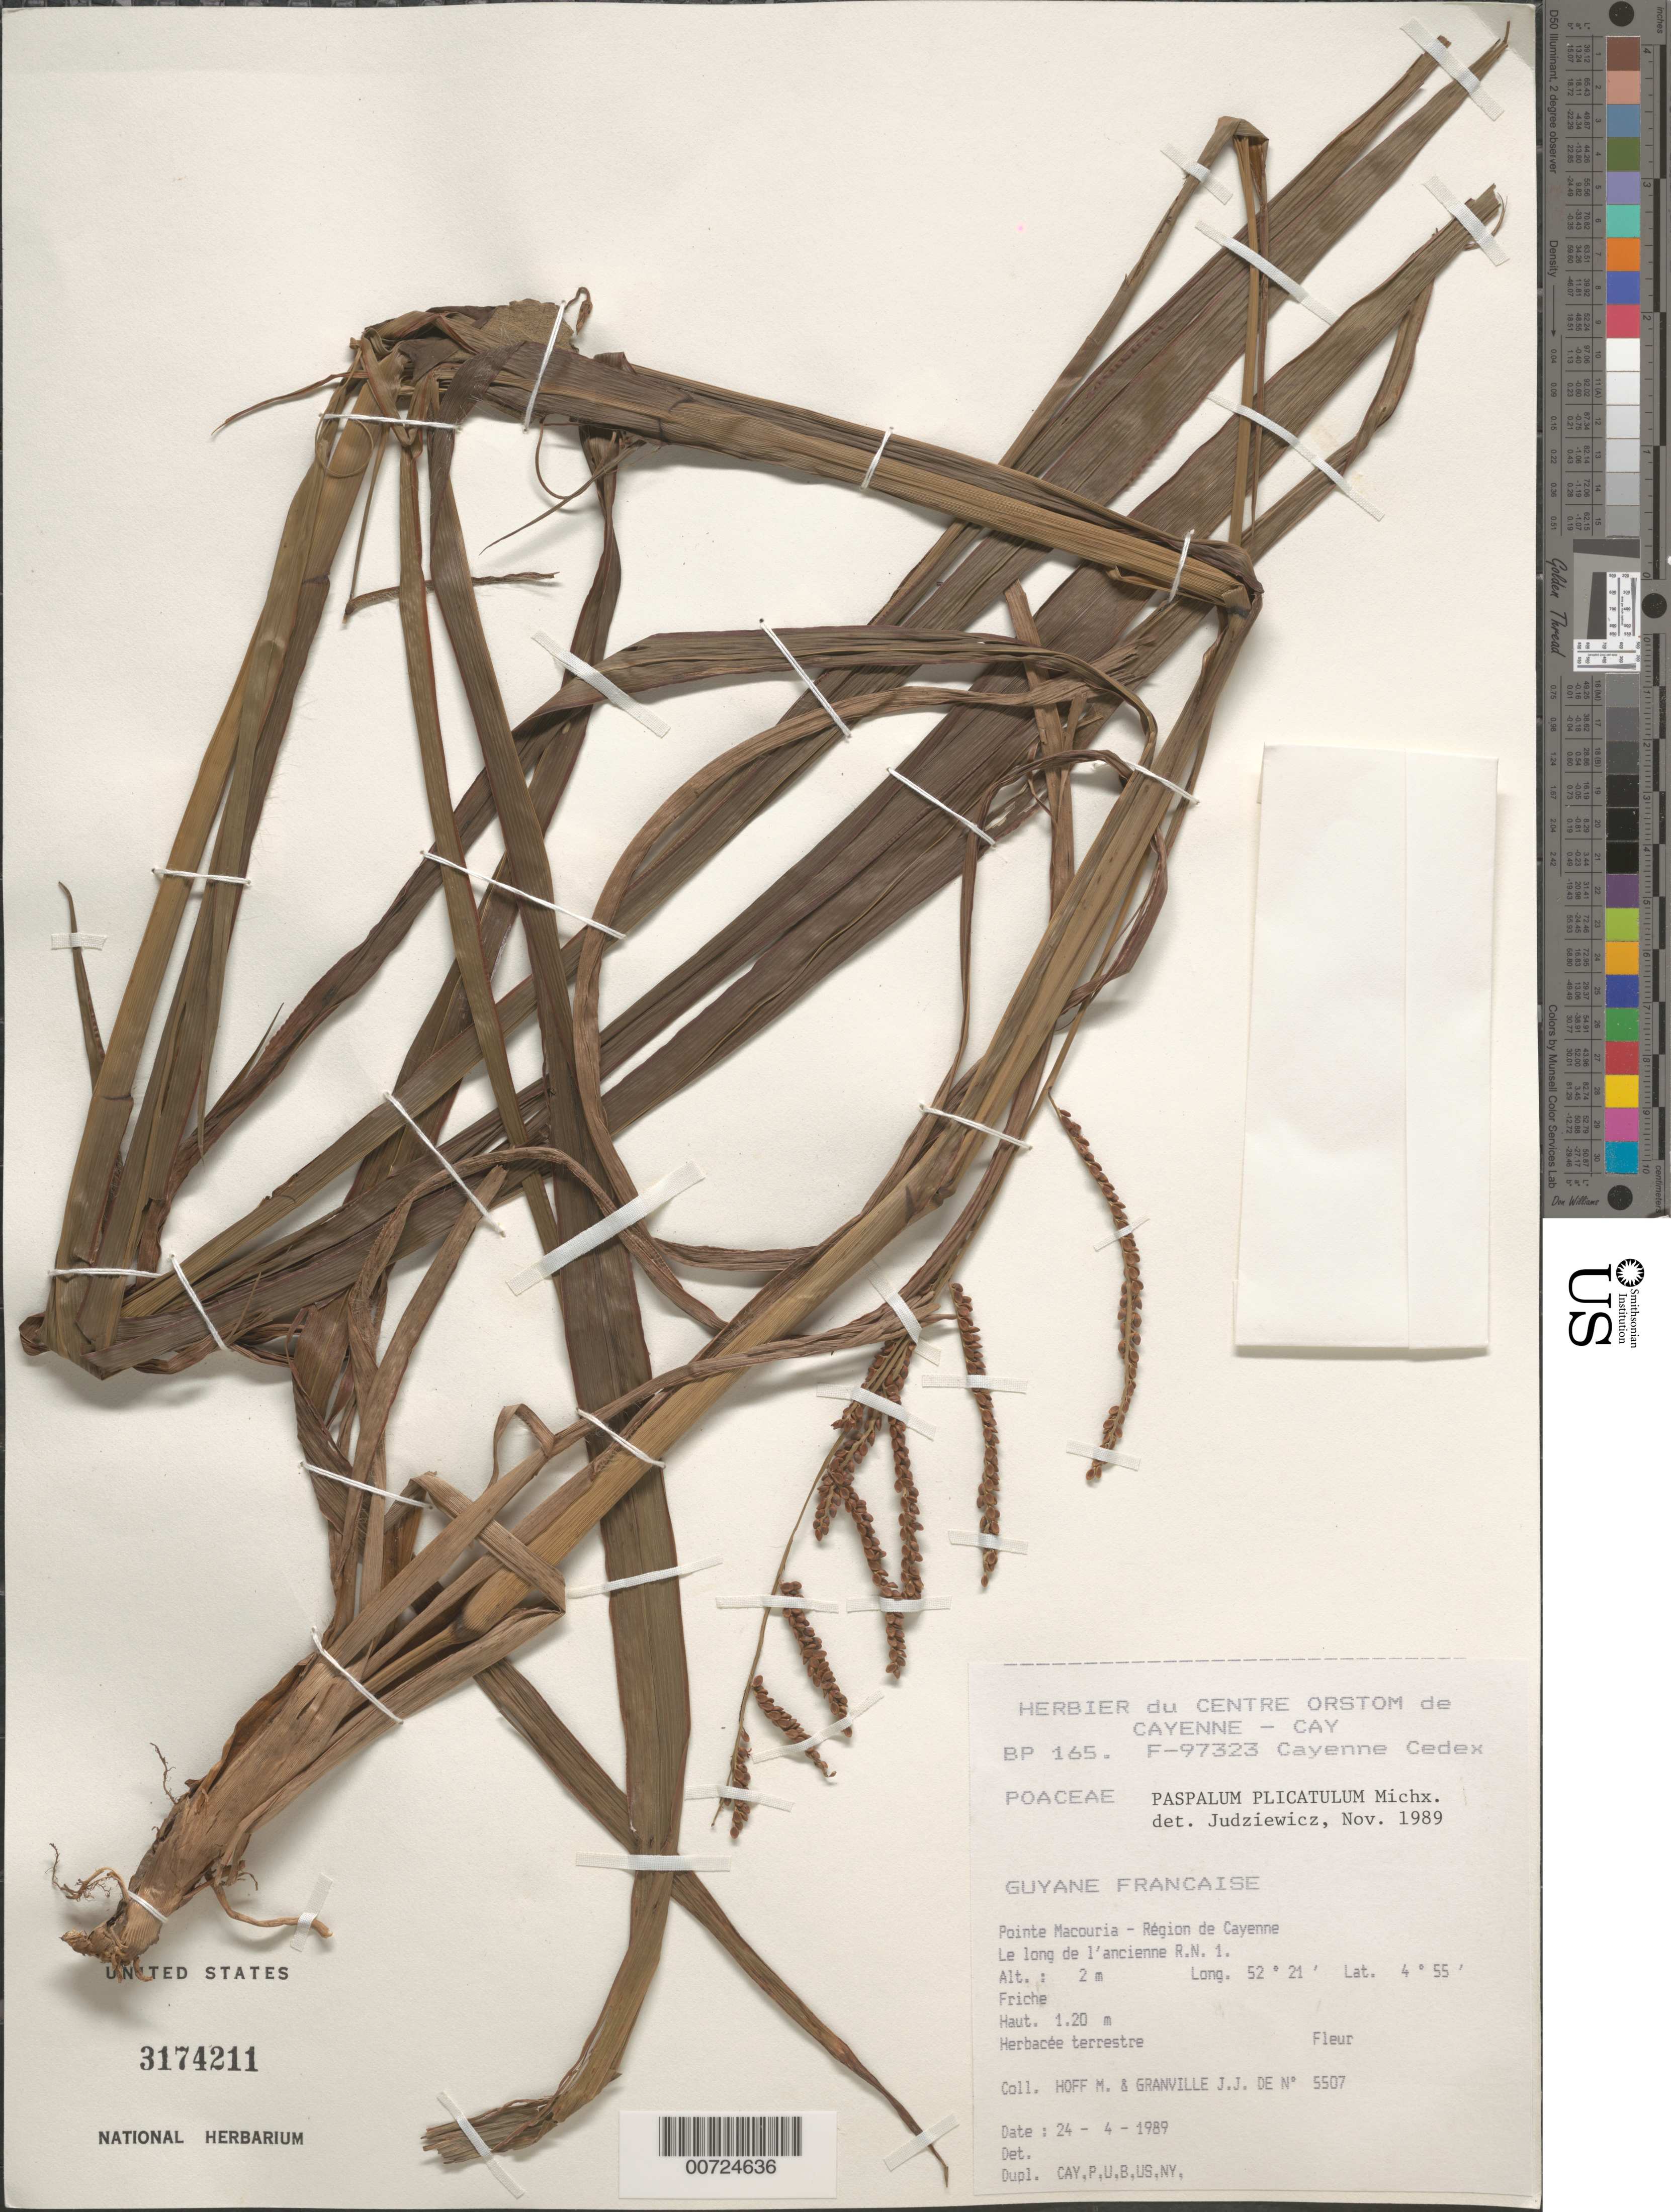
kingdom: Plantae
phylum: Tracheophyta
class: Liliopsida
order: Poales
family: Poaceae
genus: Paspalum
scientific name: Paspalum plicatulum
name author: Michx.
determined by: Judziewicz, E. J.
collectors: M. Hoff & J.-J. de Granville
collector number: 5507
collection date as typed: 24-Apr-89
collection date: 1989-04-24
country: French Guiana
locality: Pointe Macouria, région de Cayenne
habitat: Fallow ground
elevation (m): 2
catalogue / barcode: US 3174211